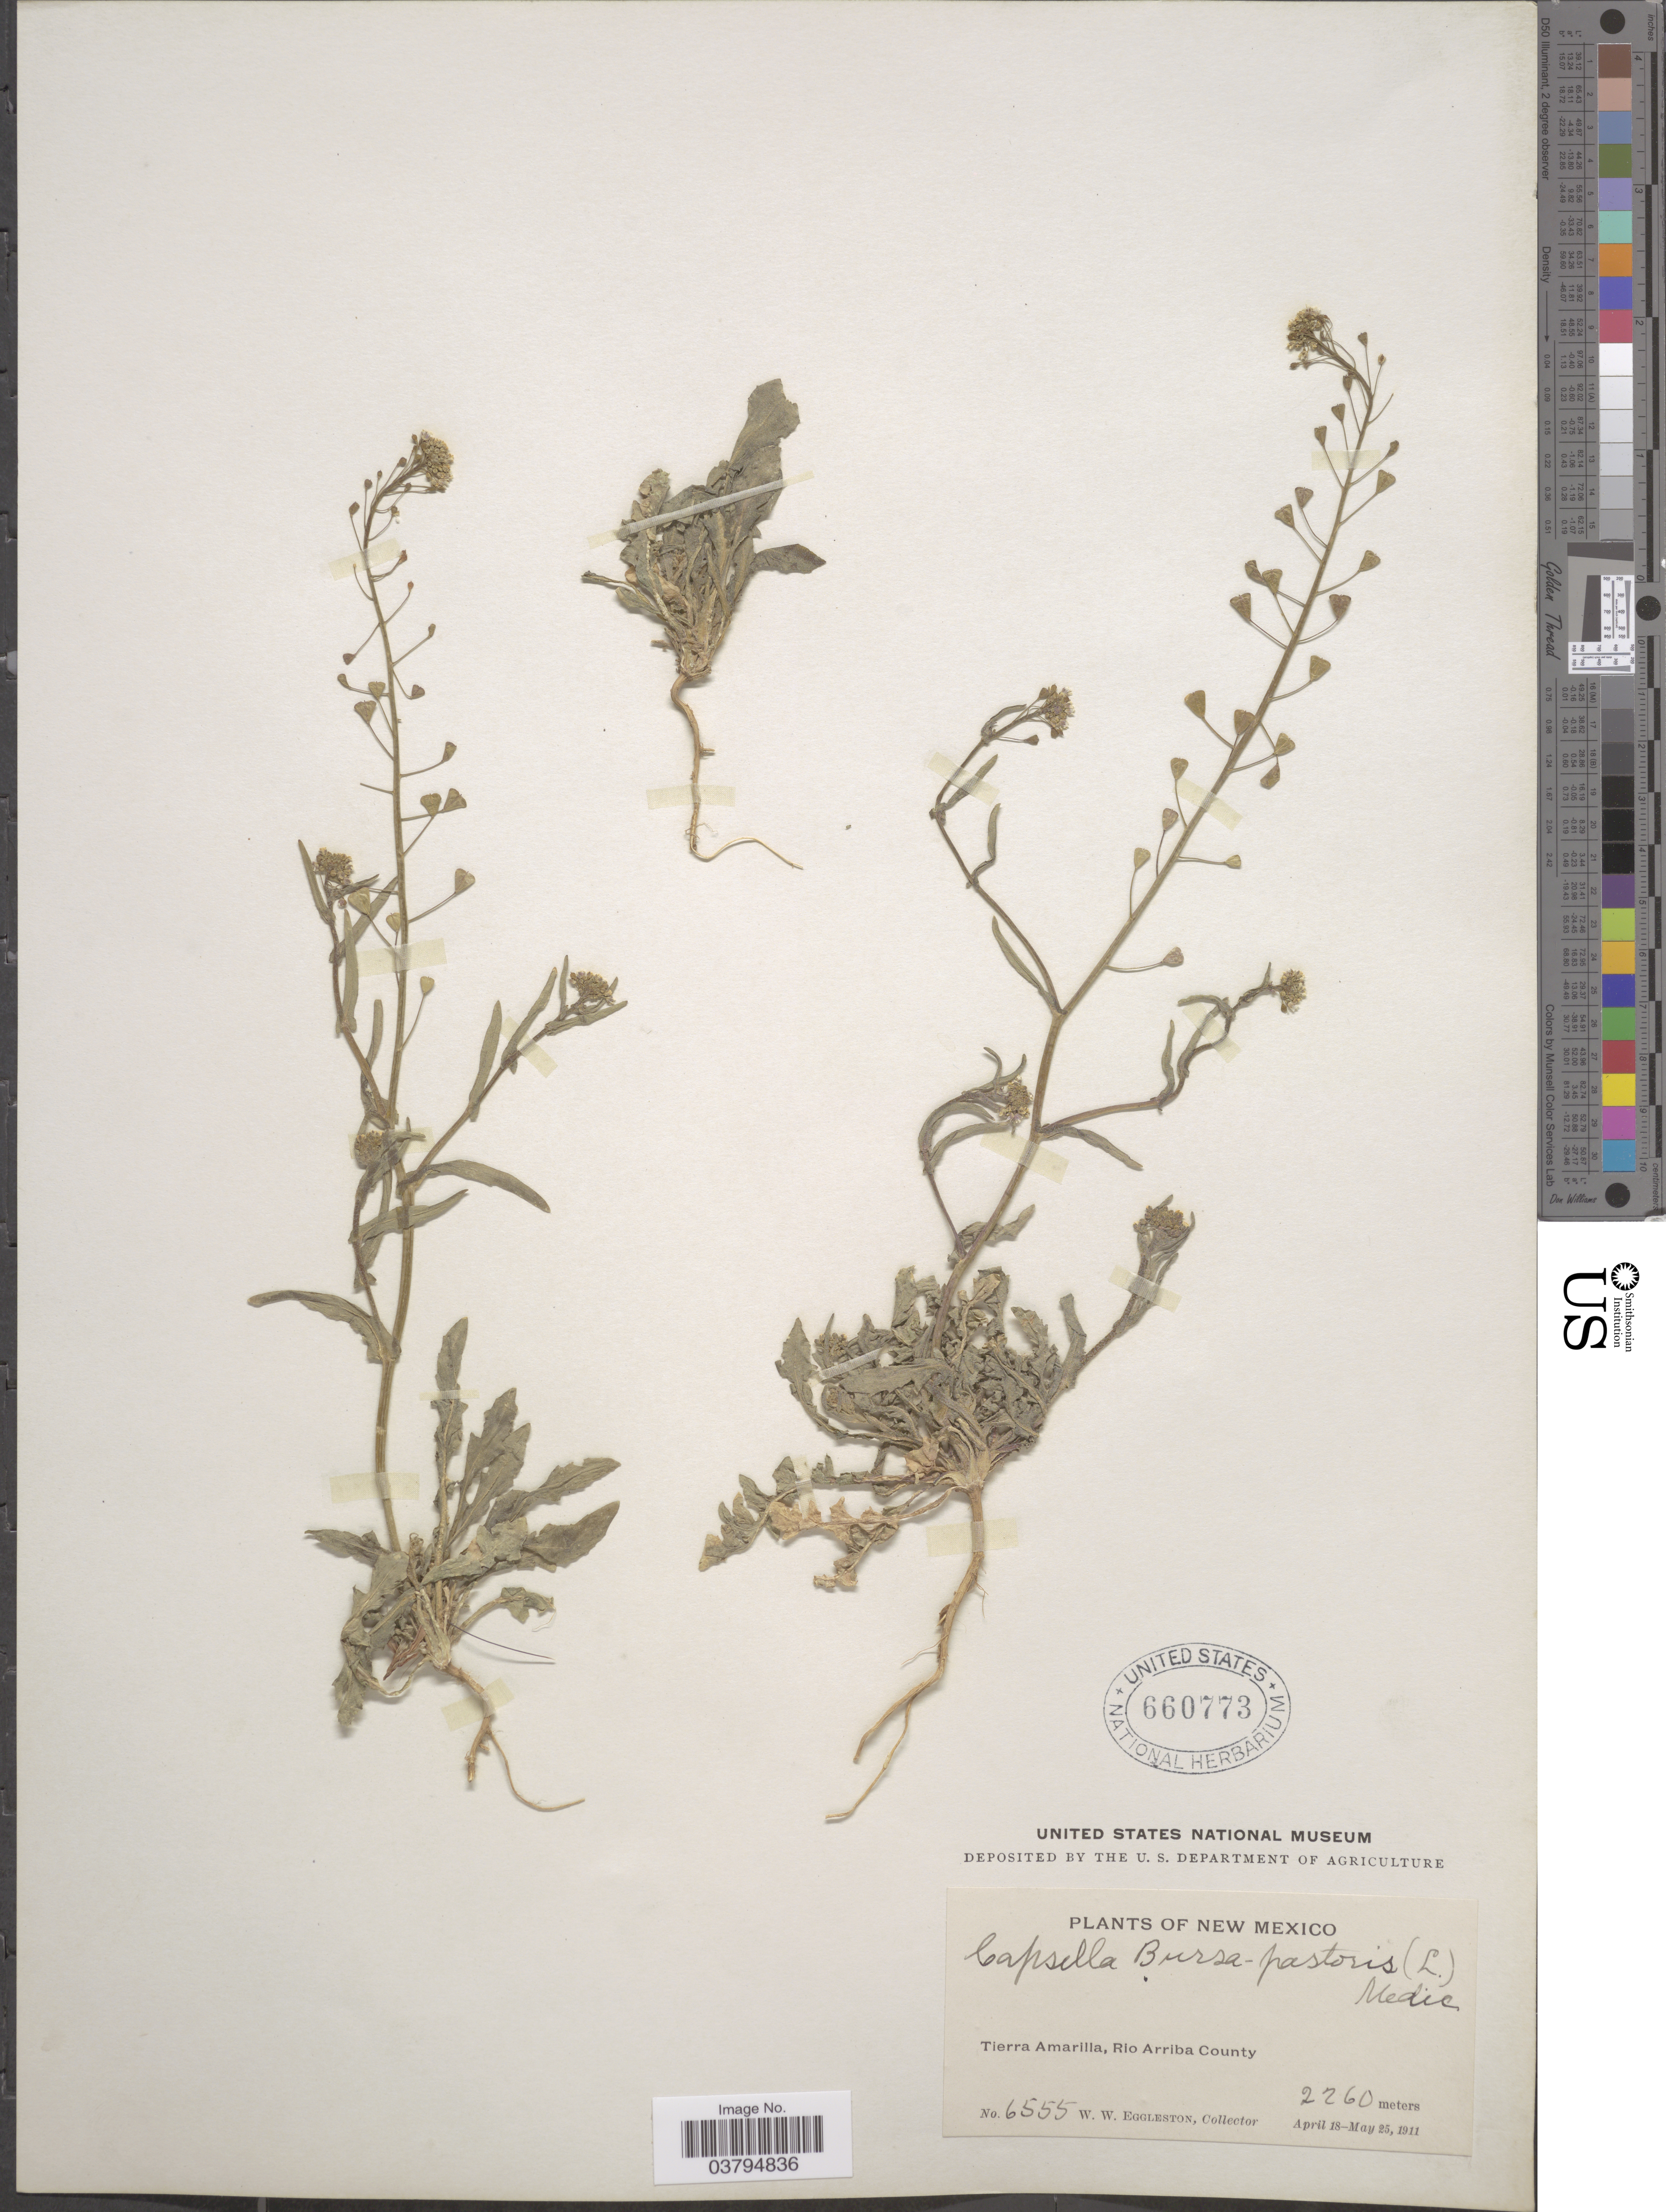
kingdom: Plantae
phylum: Tracheophyta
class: Magnoliopsida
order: Brassicales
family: Brassicaceae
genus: Capsella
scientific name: Capsella bursa-pastoris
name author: (L.) Medik.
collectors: W. W. Eggleston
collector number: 6555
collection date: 1911-04-18/1911-05-25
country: United States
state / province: New Mexico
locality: Tierra Amarilla, Rio Arriba County.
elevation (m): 2260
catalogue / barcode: US 660773